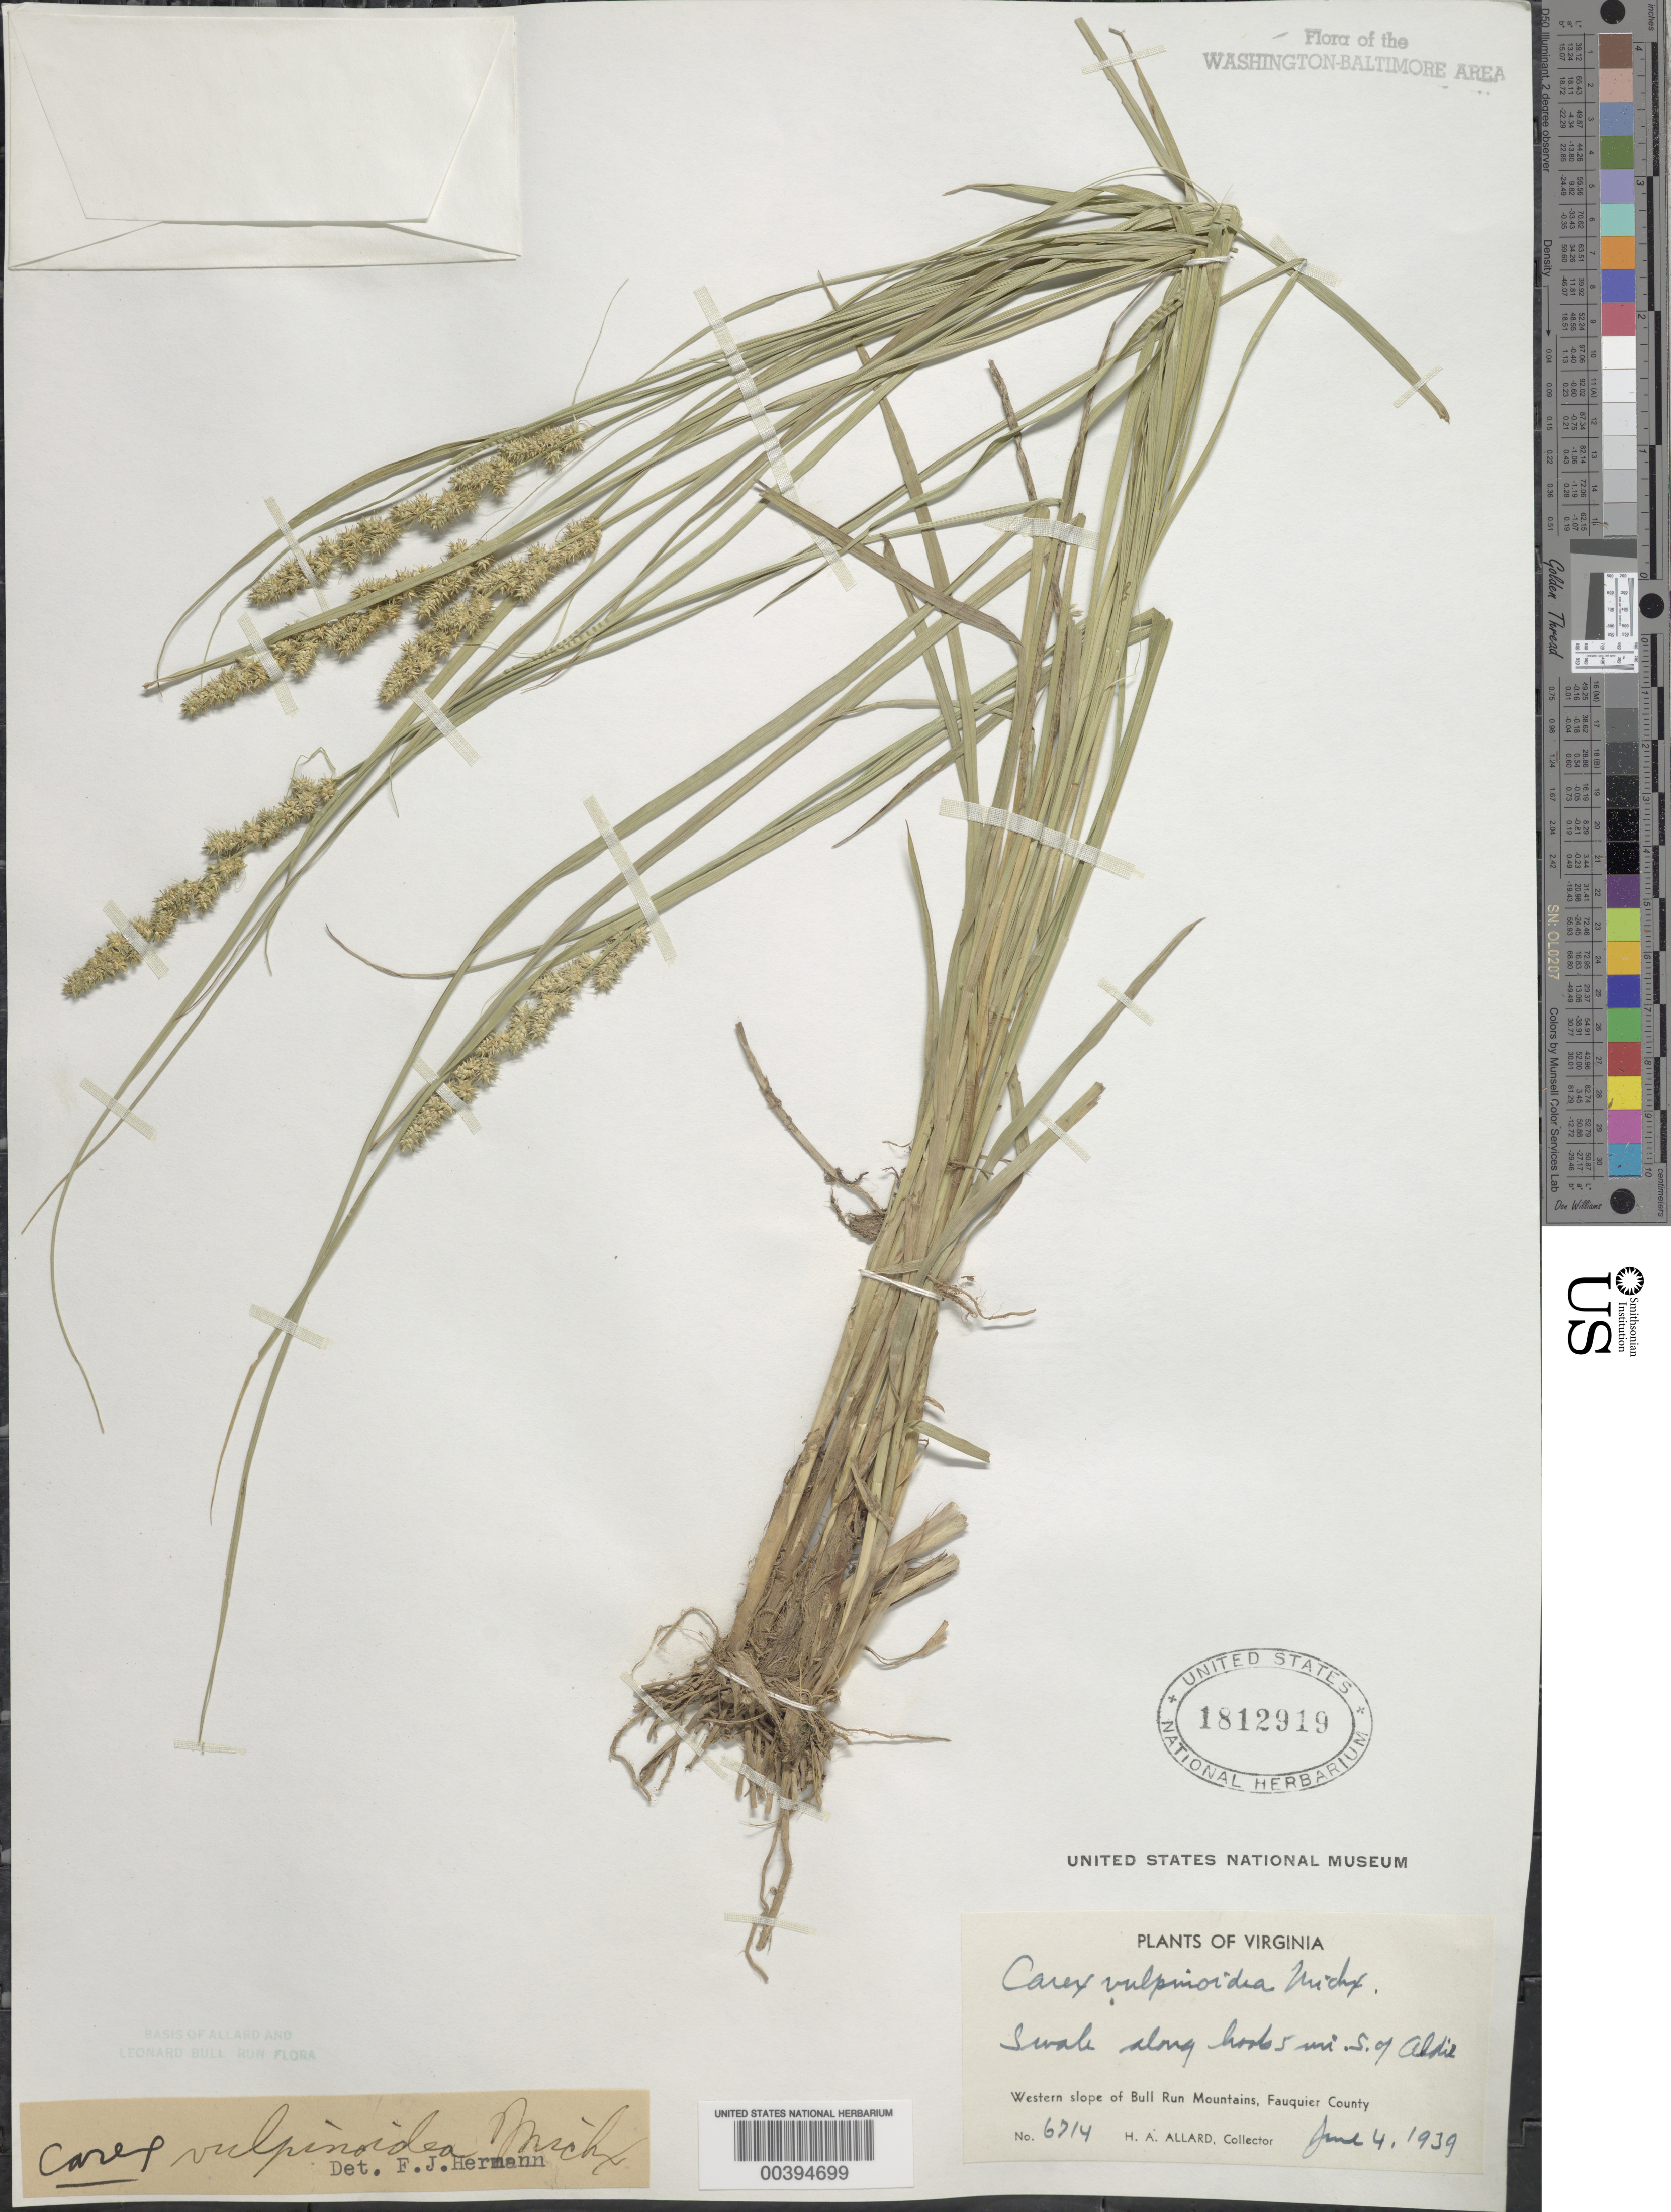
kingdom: Plantae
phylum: Tracheophyta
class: Liliopsida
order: Poales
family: Cyperaceae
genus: Carex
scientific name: Carex vulpinoidea Michx.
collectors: H. A. Allard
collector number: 6714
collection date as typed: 04 Jun 1939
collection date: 1939-06-04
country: United States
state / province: Virginia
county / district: Fauquier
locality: South of Aldie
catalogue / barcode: US 1812919